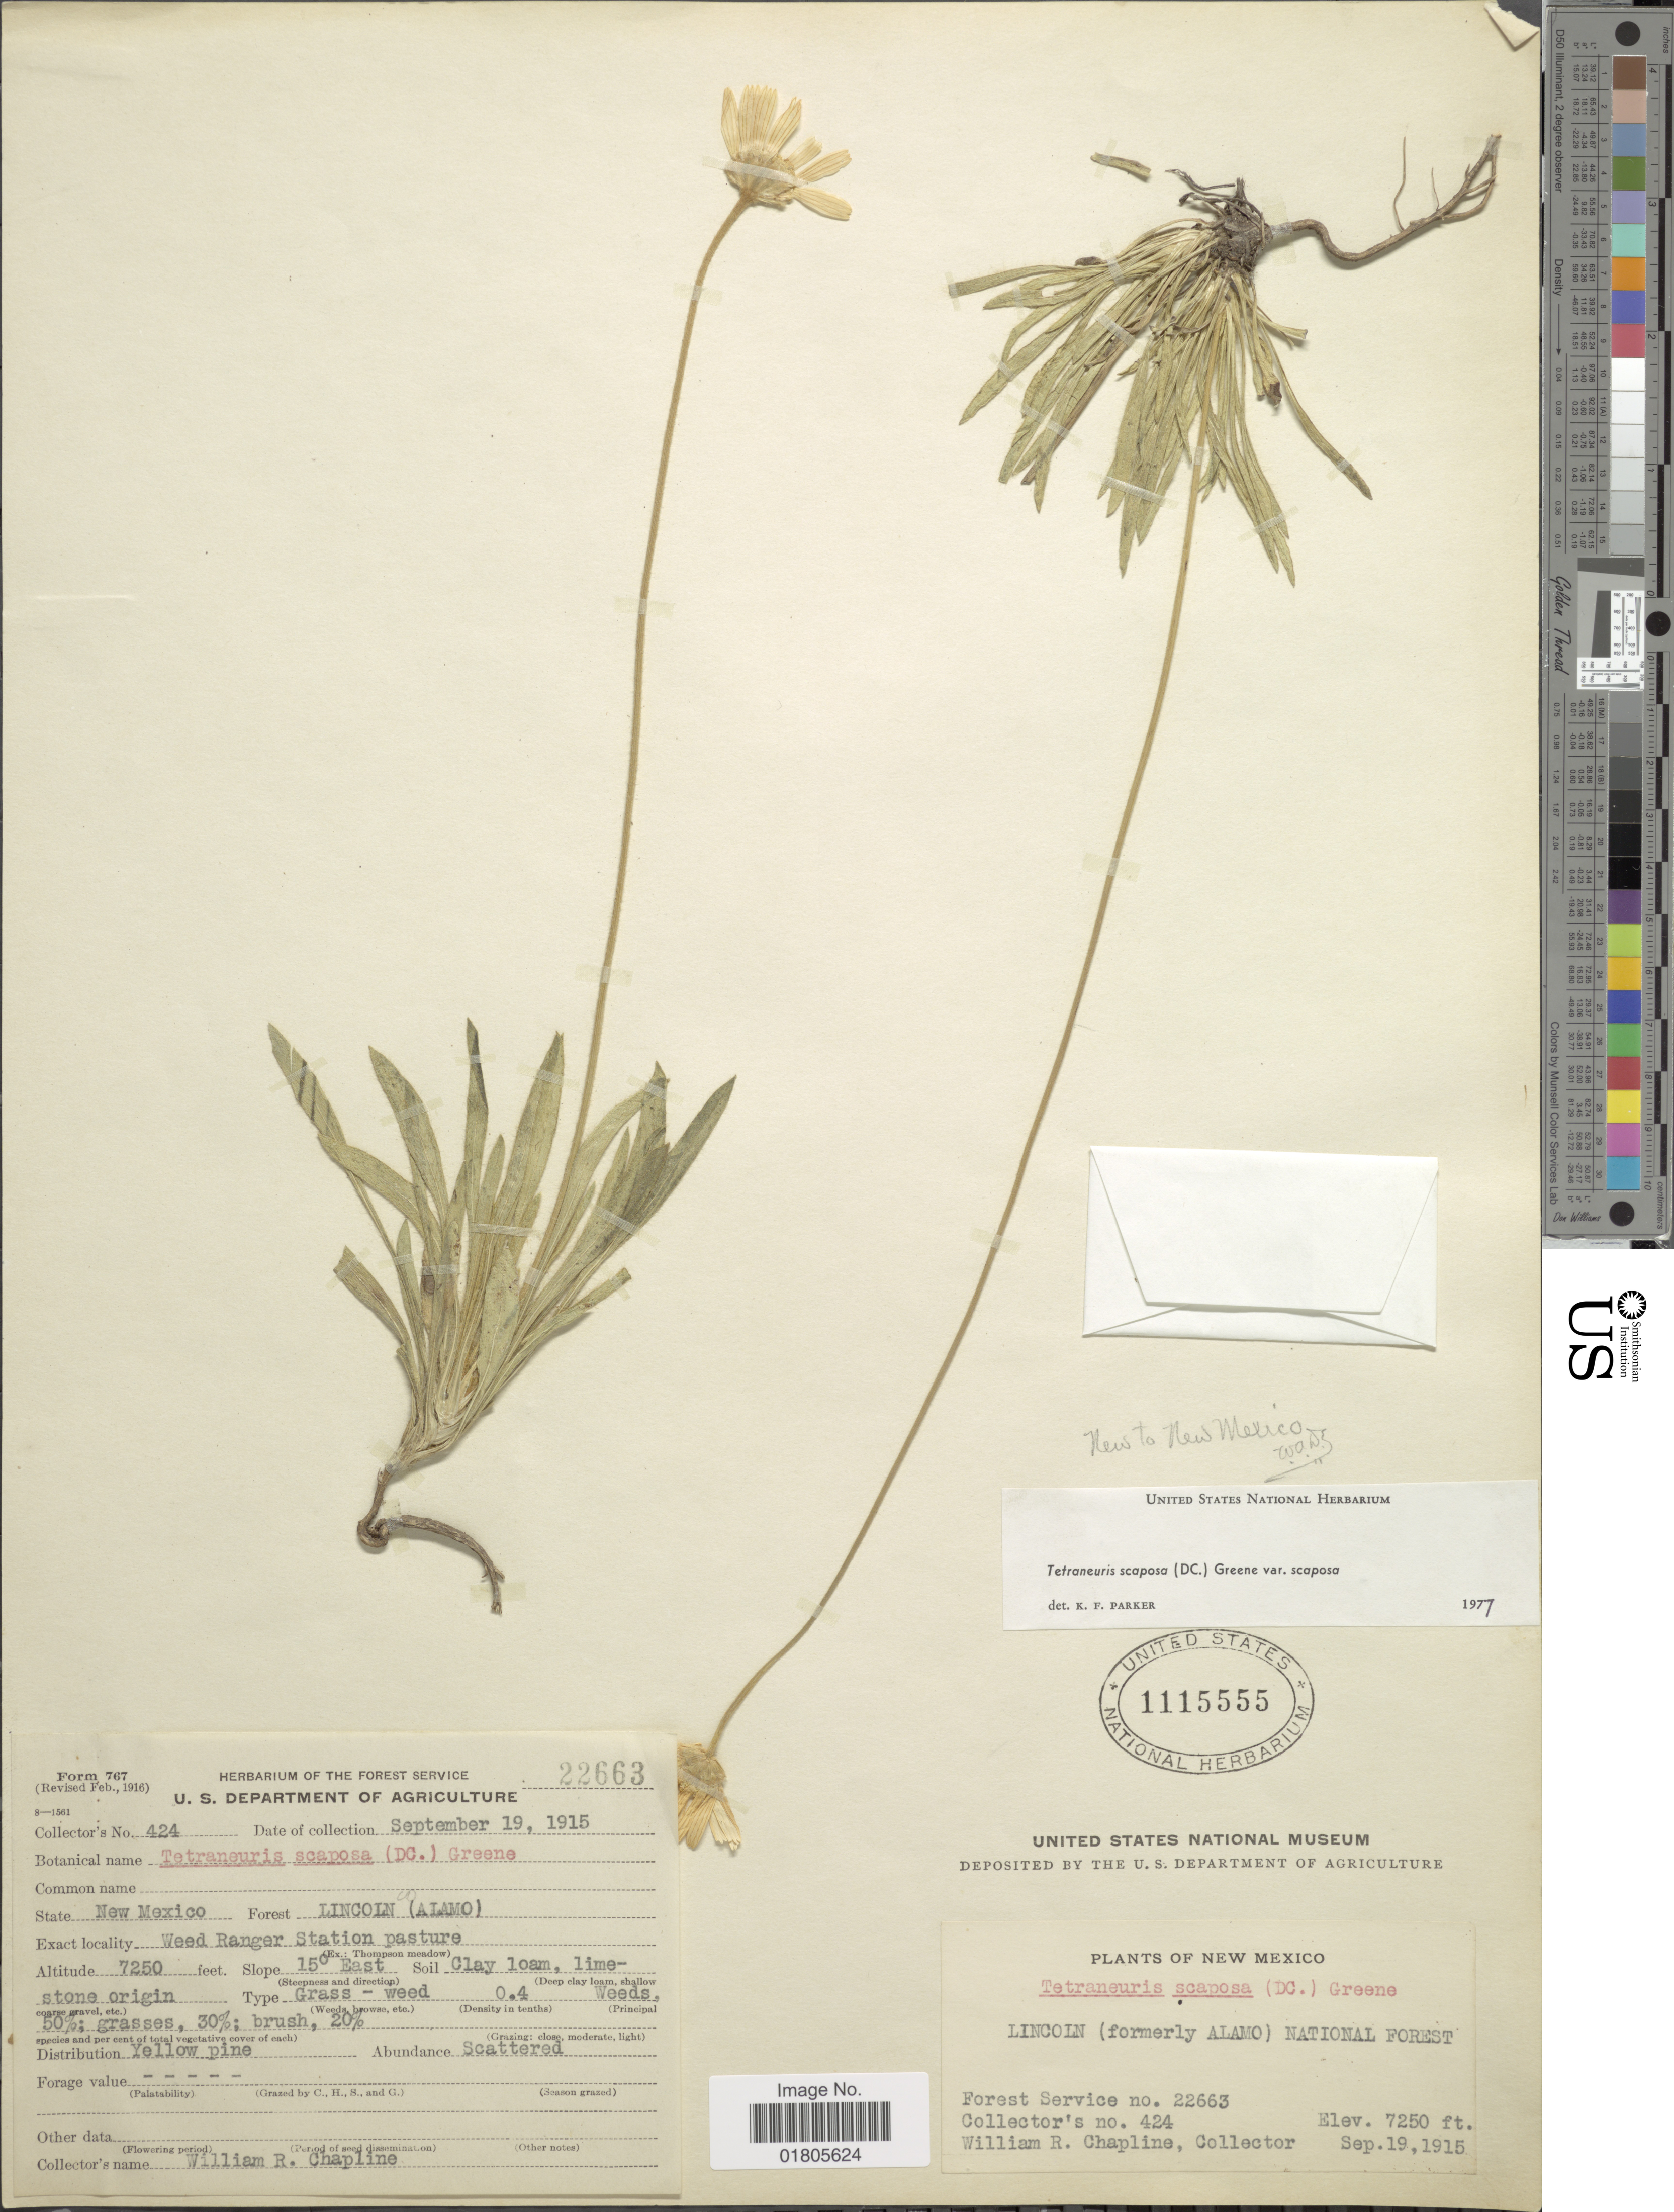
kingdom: Plantae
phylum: Tracheophyta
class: Magnoliopsida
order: Asterales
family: Asteraceae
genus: Actinea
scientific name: Actinea scaposa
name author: (DC.) Kuntze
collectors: W. Chapline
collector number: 424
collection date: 1915-09-19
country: United States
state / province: New Mexico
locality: Forest Lincoln Co. (Alamo) Weed Ranger Station pasture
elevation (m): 2210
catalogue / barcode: US 1115555